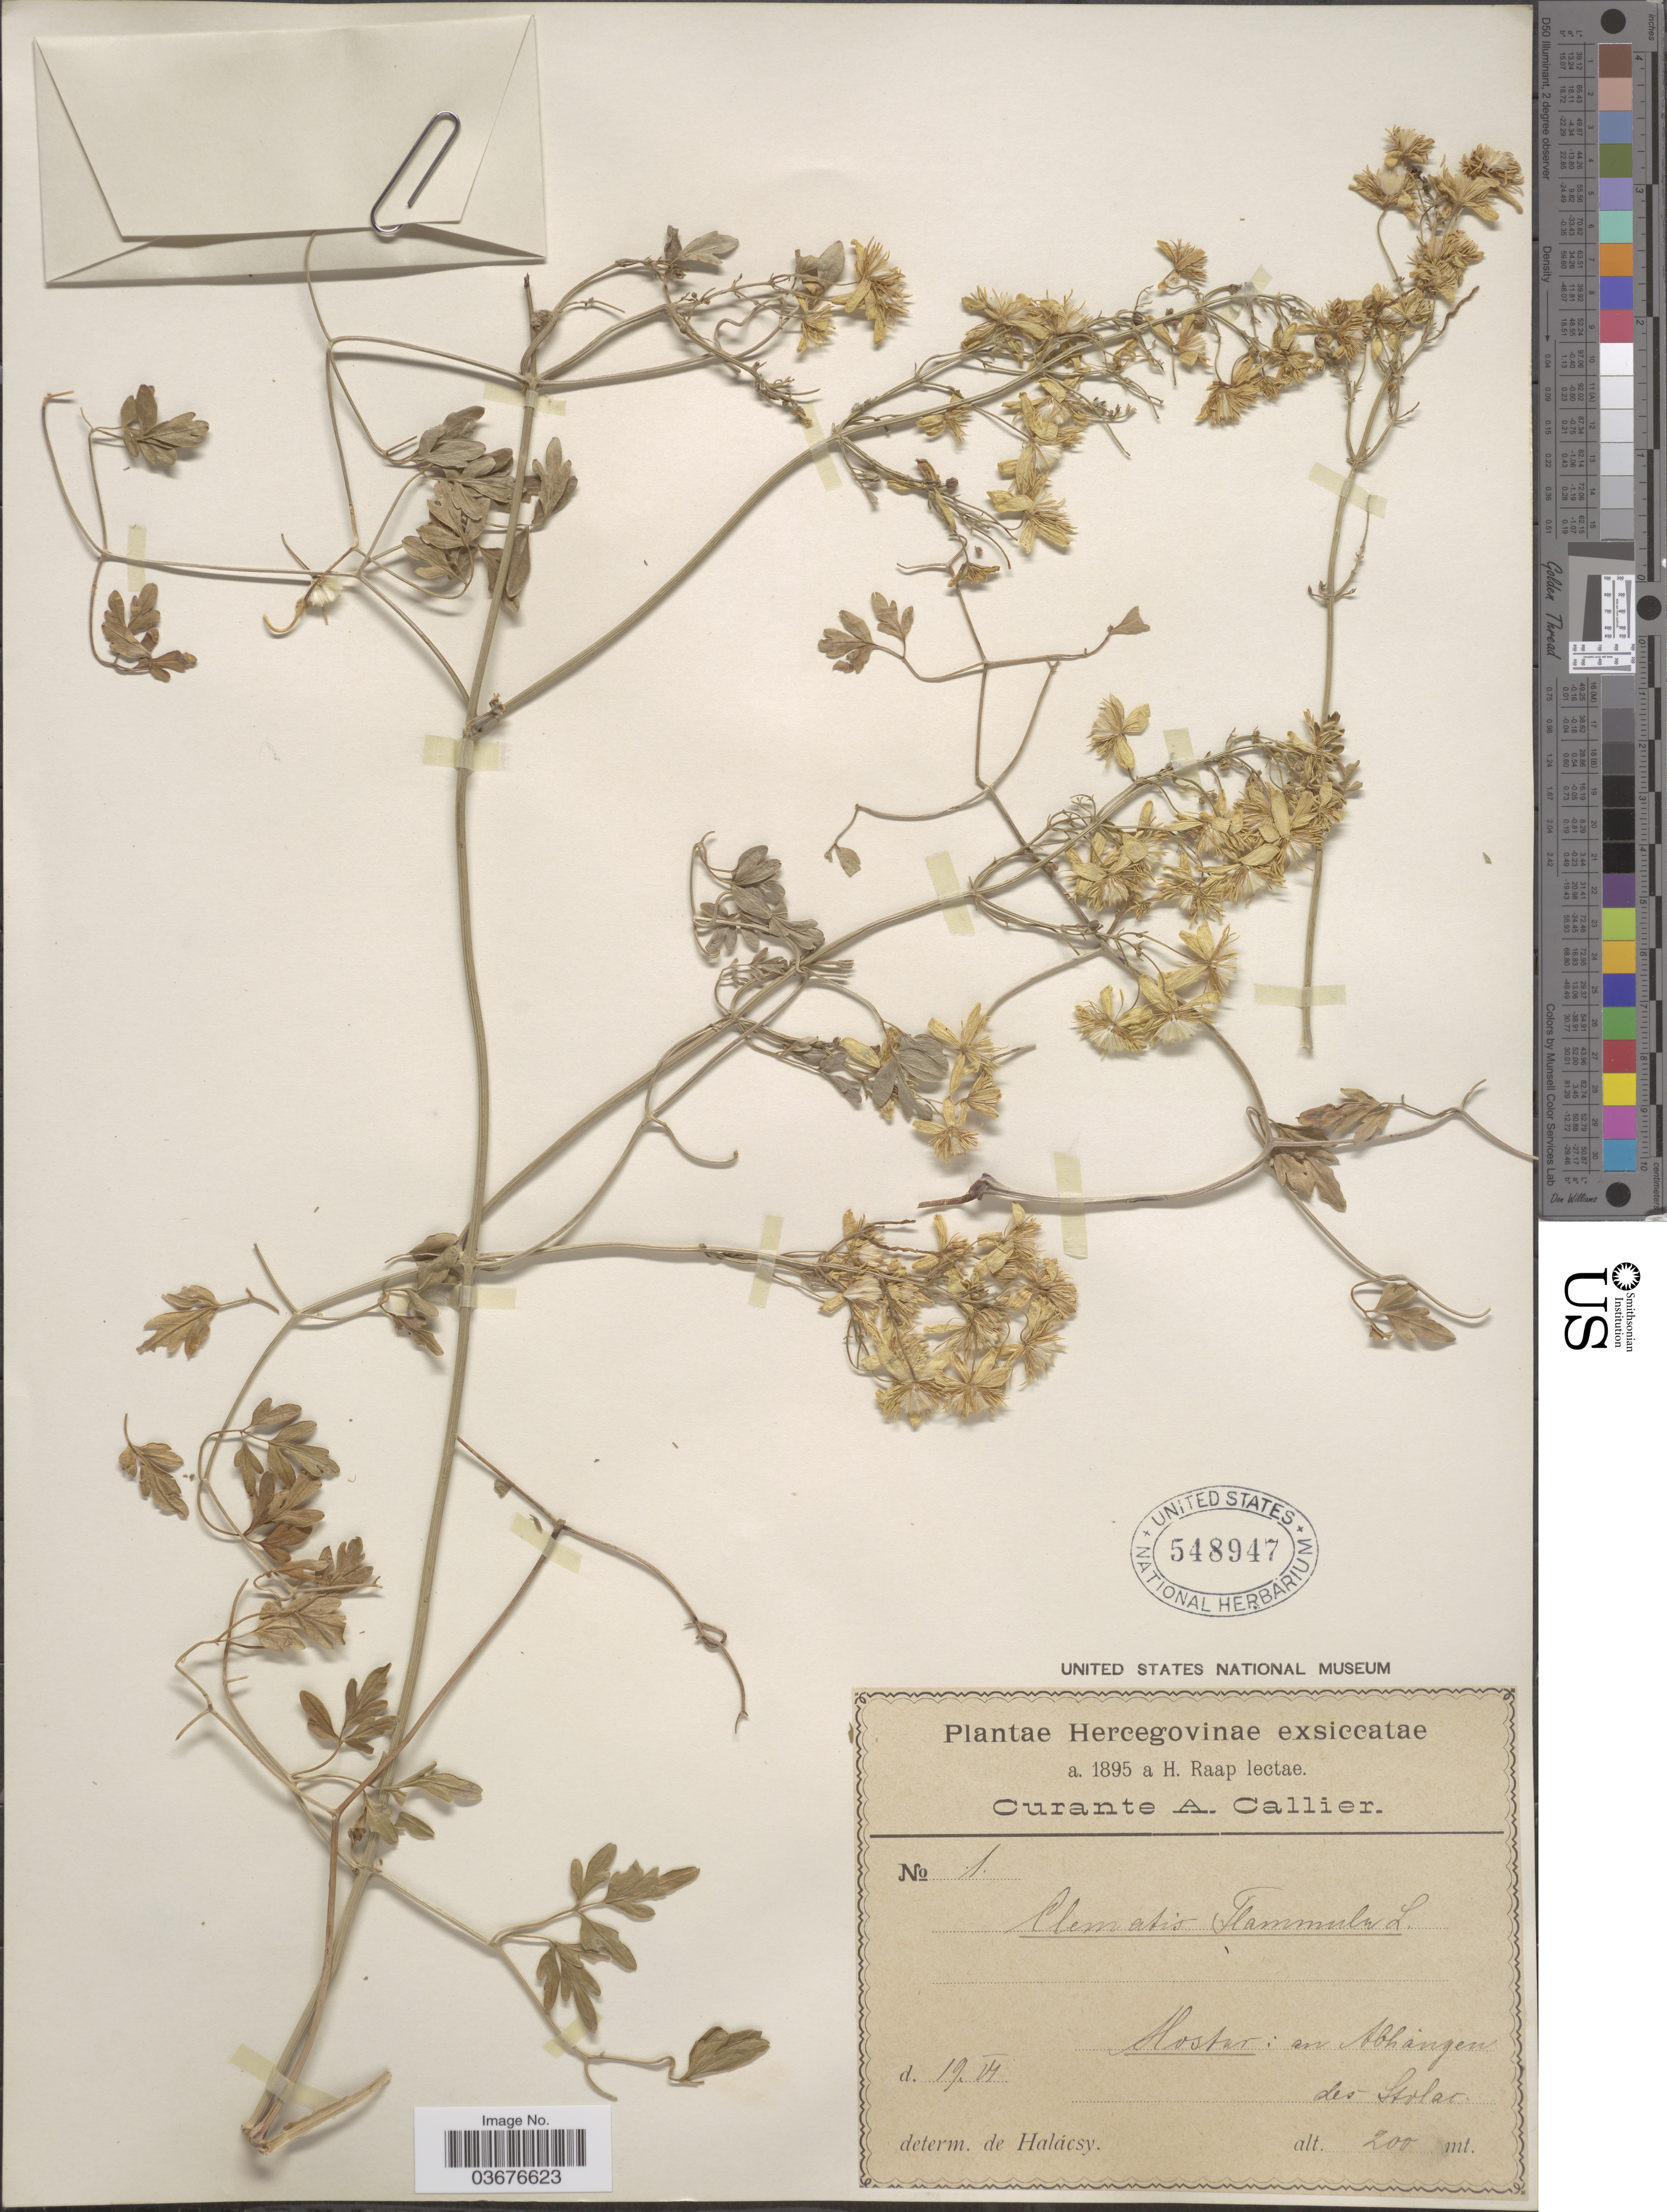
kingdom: Plantae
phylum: Tracheophyta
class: Magnoliopsida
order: Ranunculales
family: Ranunculaceae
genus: Clematis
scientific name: Clematis flammula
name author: L.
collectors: H. Raap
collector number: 1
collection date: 1895-06-19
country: Bosnia and Herzegovina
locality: Hercegovinae. Mostar: au Abhángen des Stolar.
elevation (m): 200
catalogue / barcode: US 548947